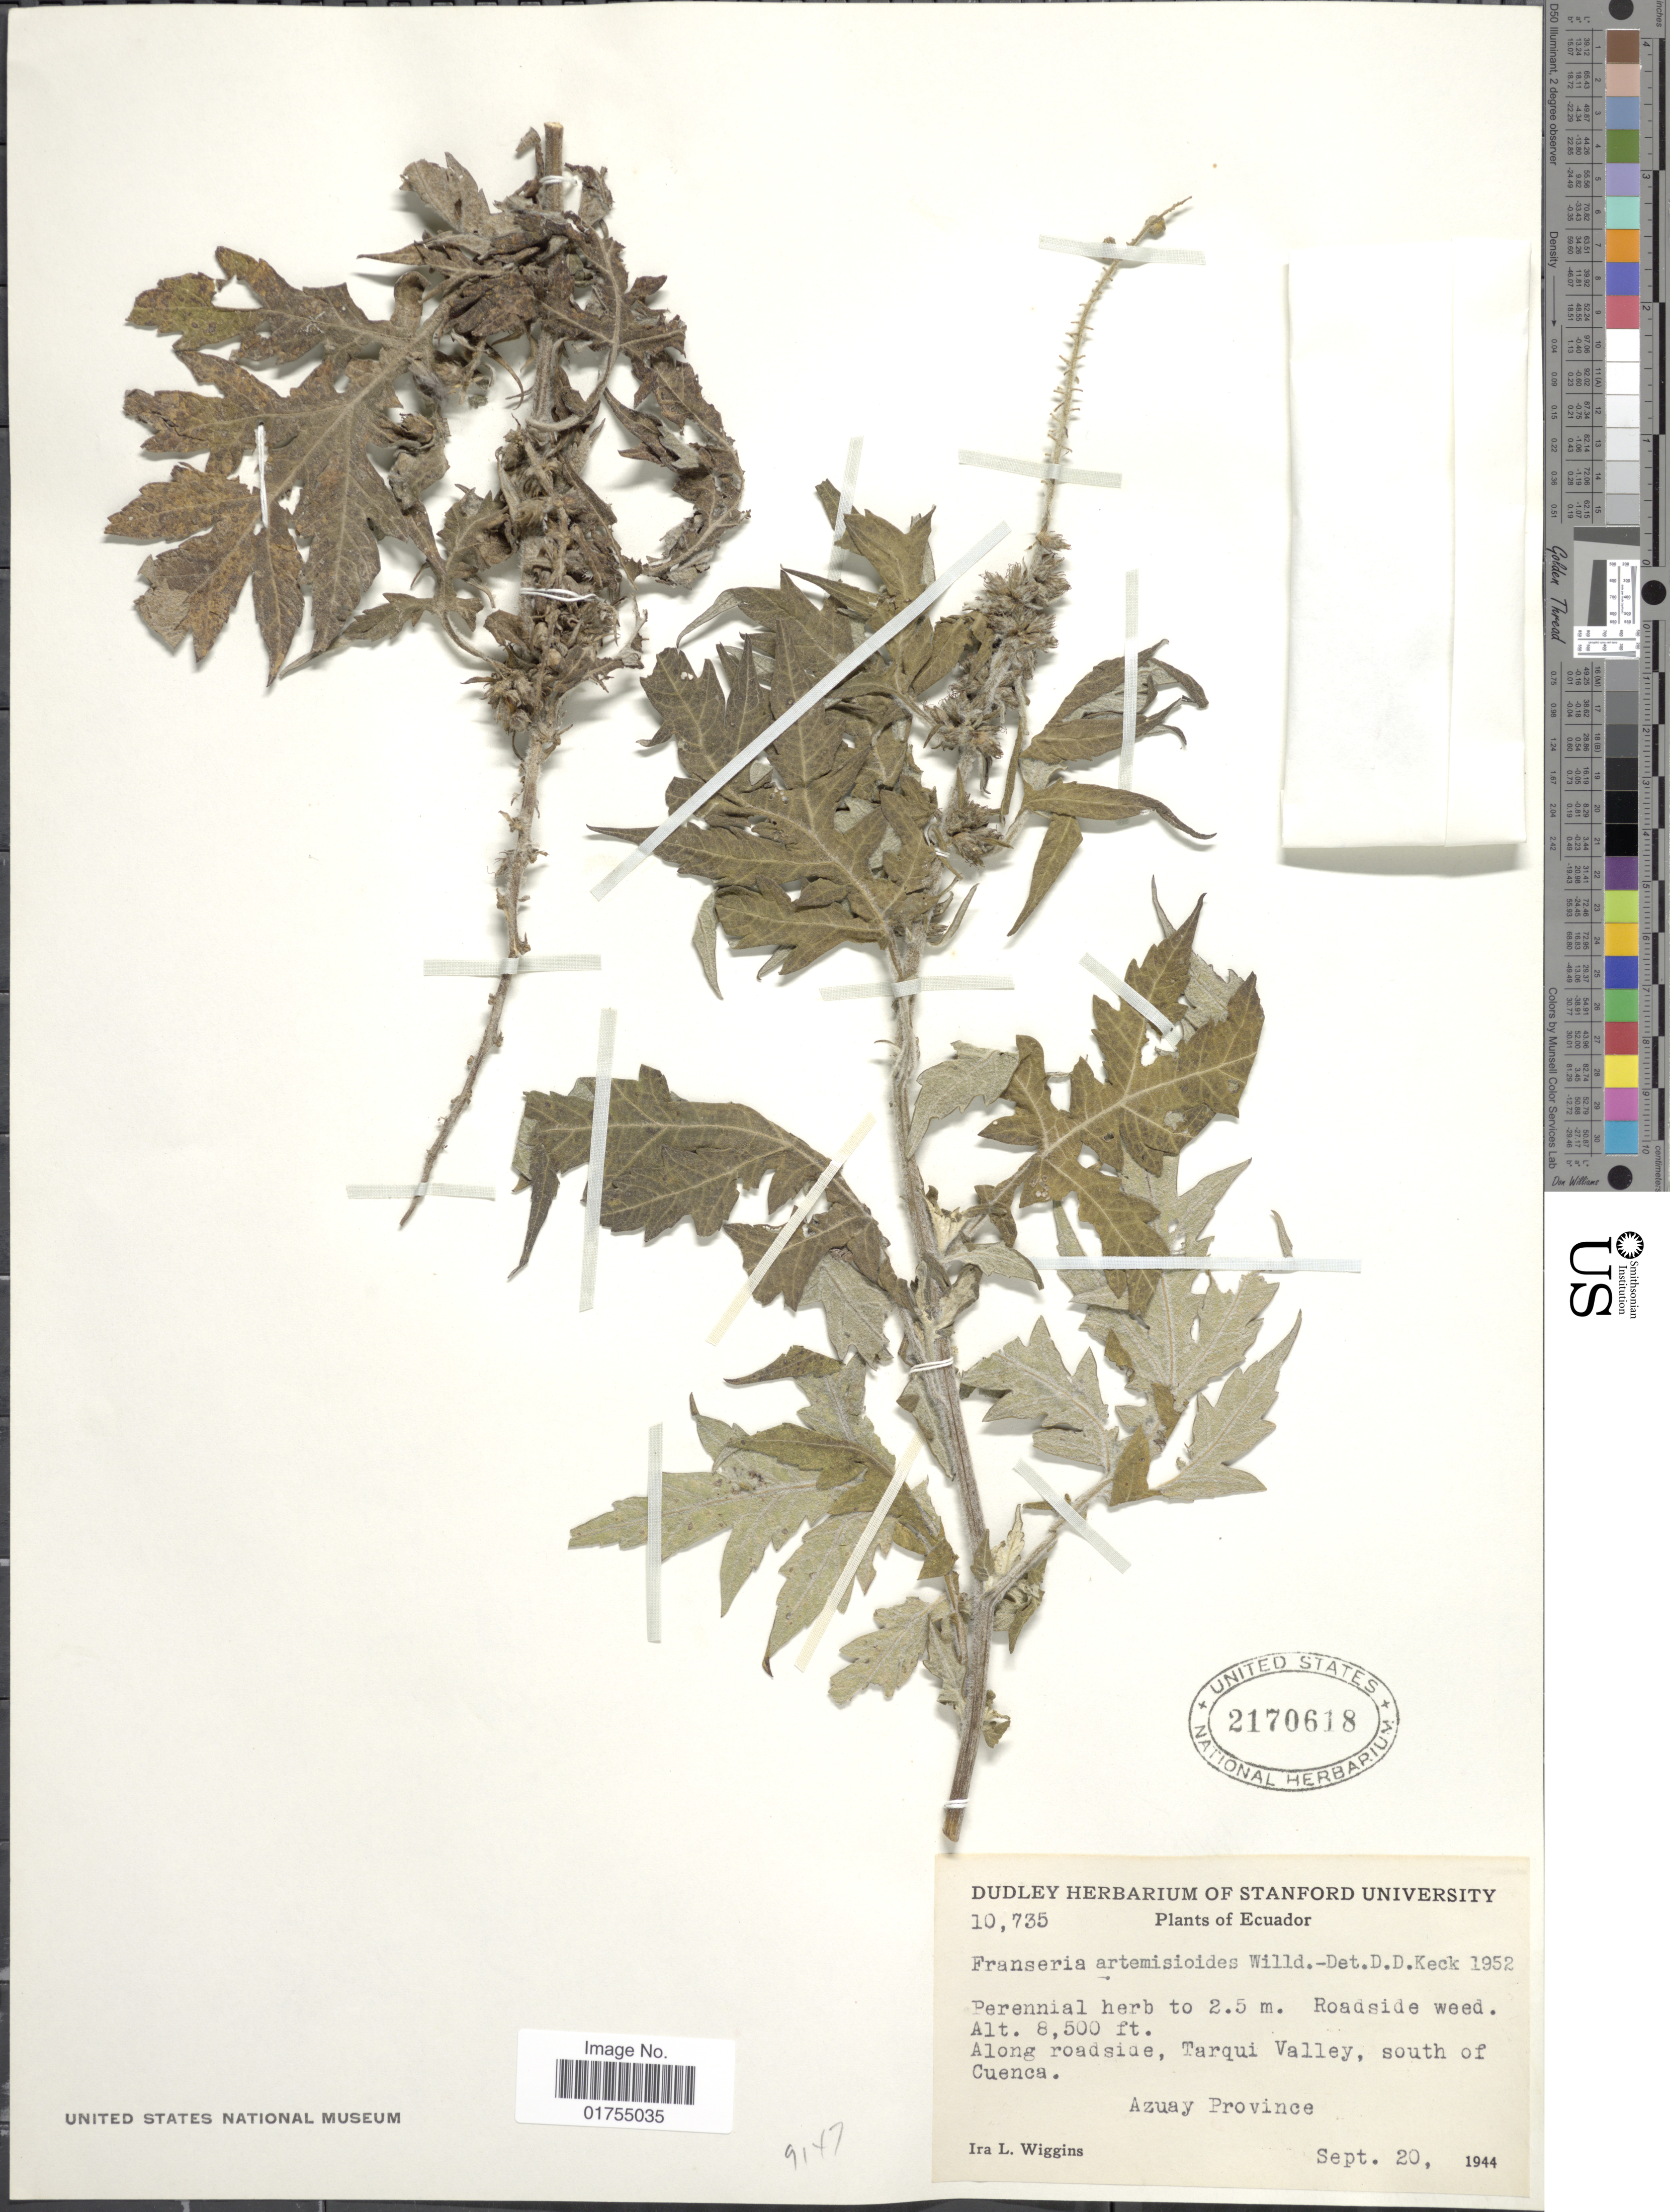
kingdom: Plantae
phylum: Tracheophyta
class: Magnoliopsida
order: Asterales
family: Asteraceae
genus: Franseria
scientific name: Franseria artemisioides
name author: Willd.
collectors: I. L. Wiggins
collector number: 10735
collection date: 1944-09-20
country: Ecuador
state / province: Azuay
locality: Trqui Valley, south of Cuenca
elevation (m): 2591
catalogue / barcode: US 2170618